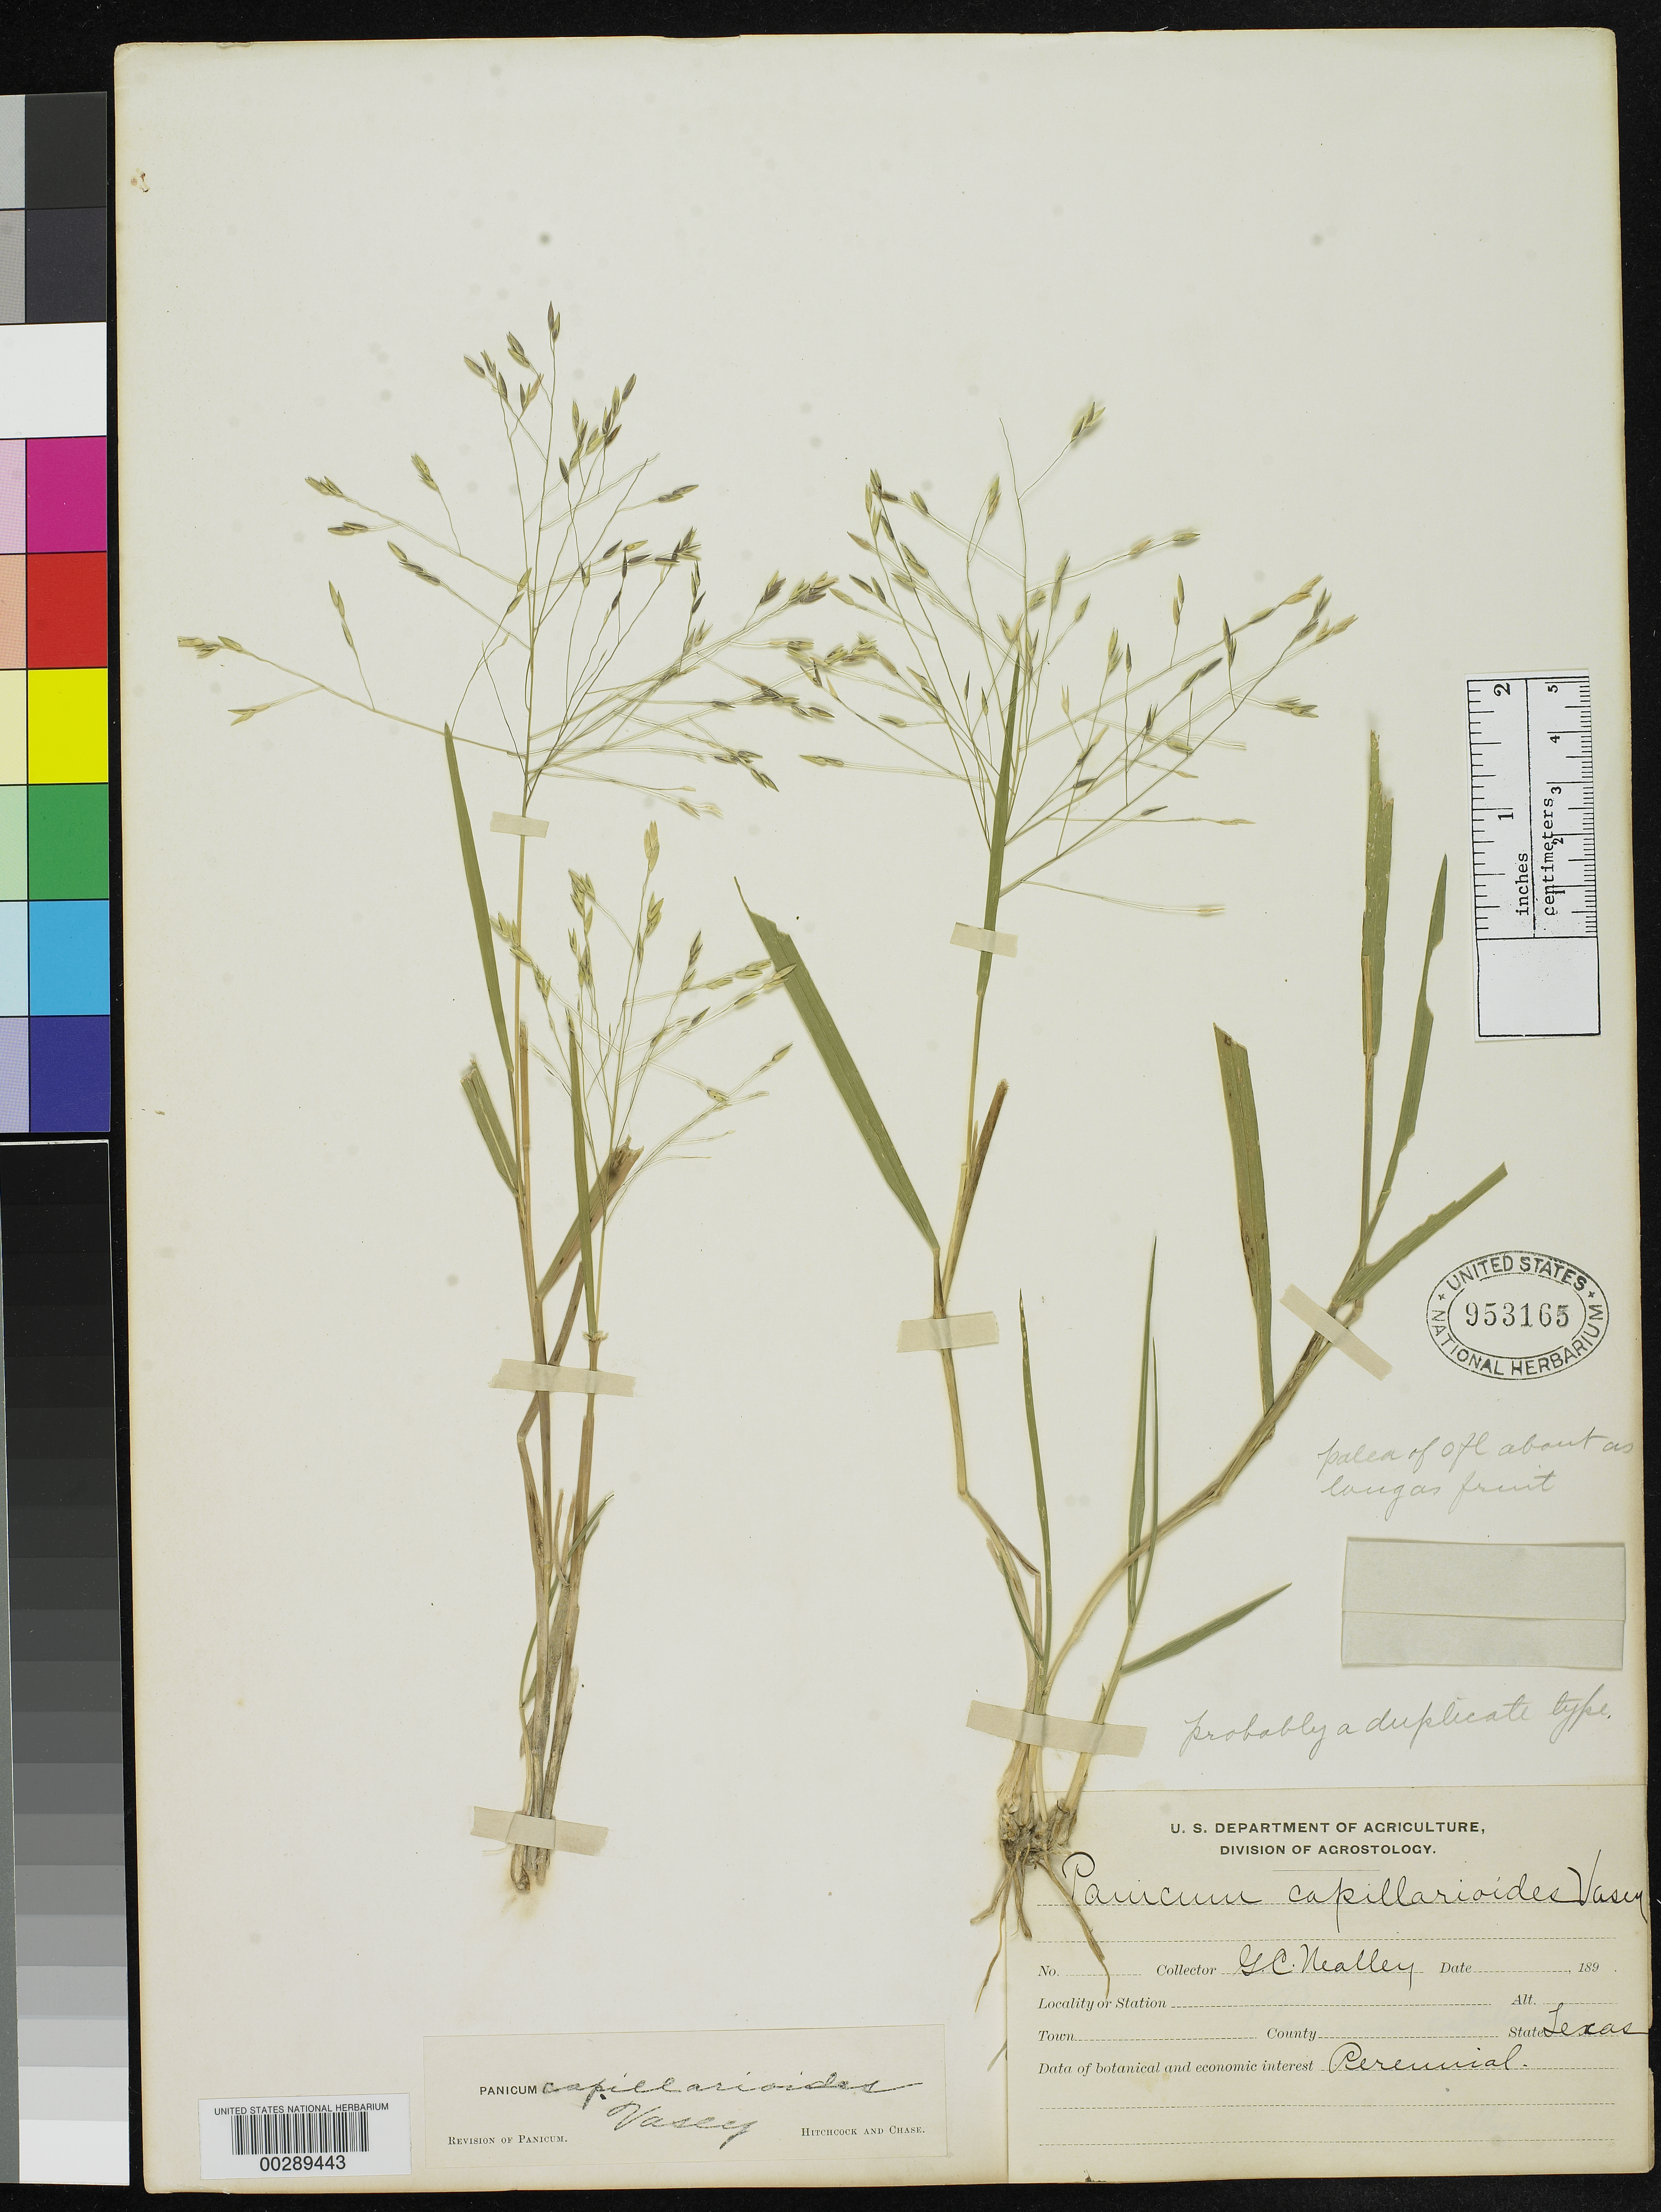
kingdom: Plantae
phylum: Tracheophyta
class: Liliopsida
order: Poales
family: Poaceae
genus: Panicum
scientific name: Panicum capillarioides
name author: Vasey in J.M. Coult.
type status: Possible Isotype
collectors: G. C. Nealley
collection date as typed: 189-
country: United States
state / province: Texas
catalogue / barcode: US 953165